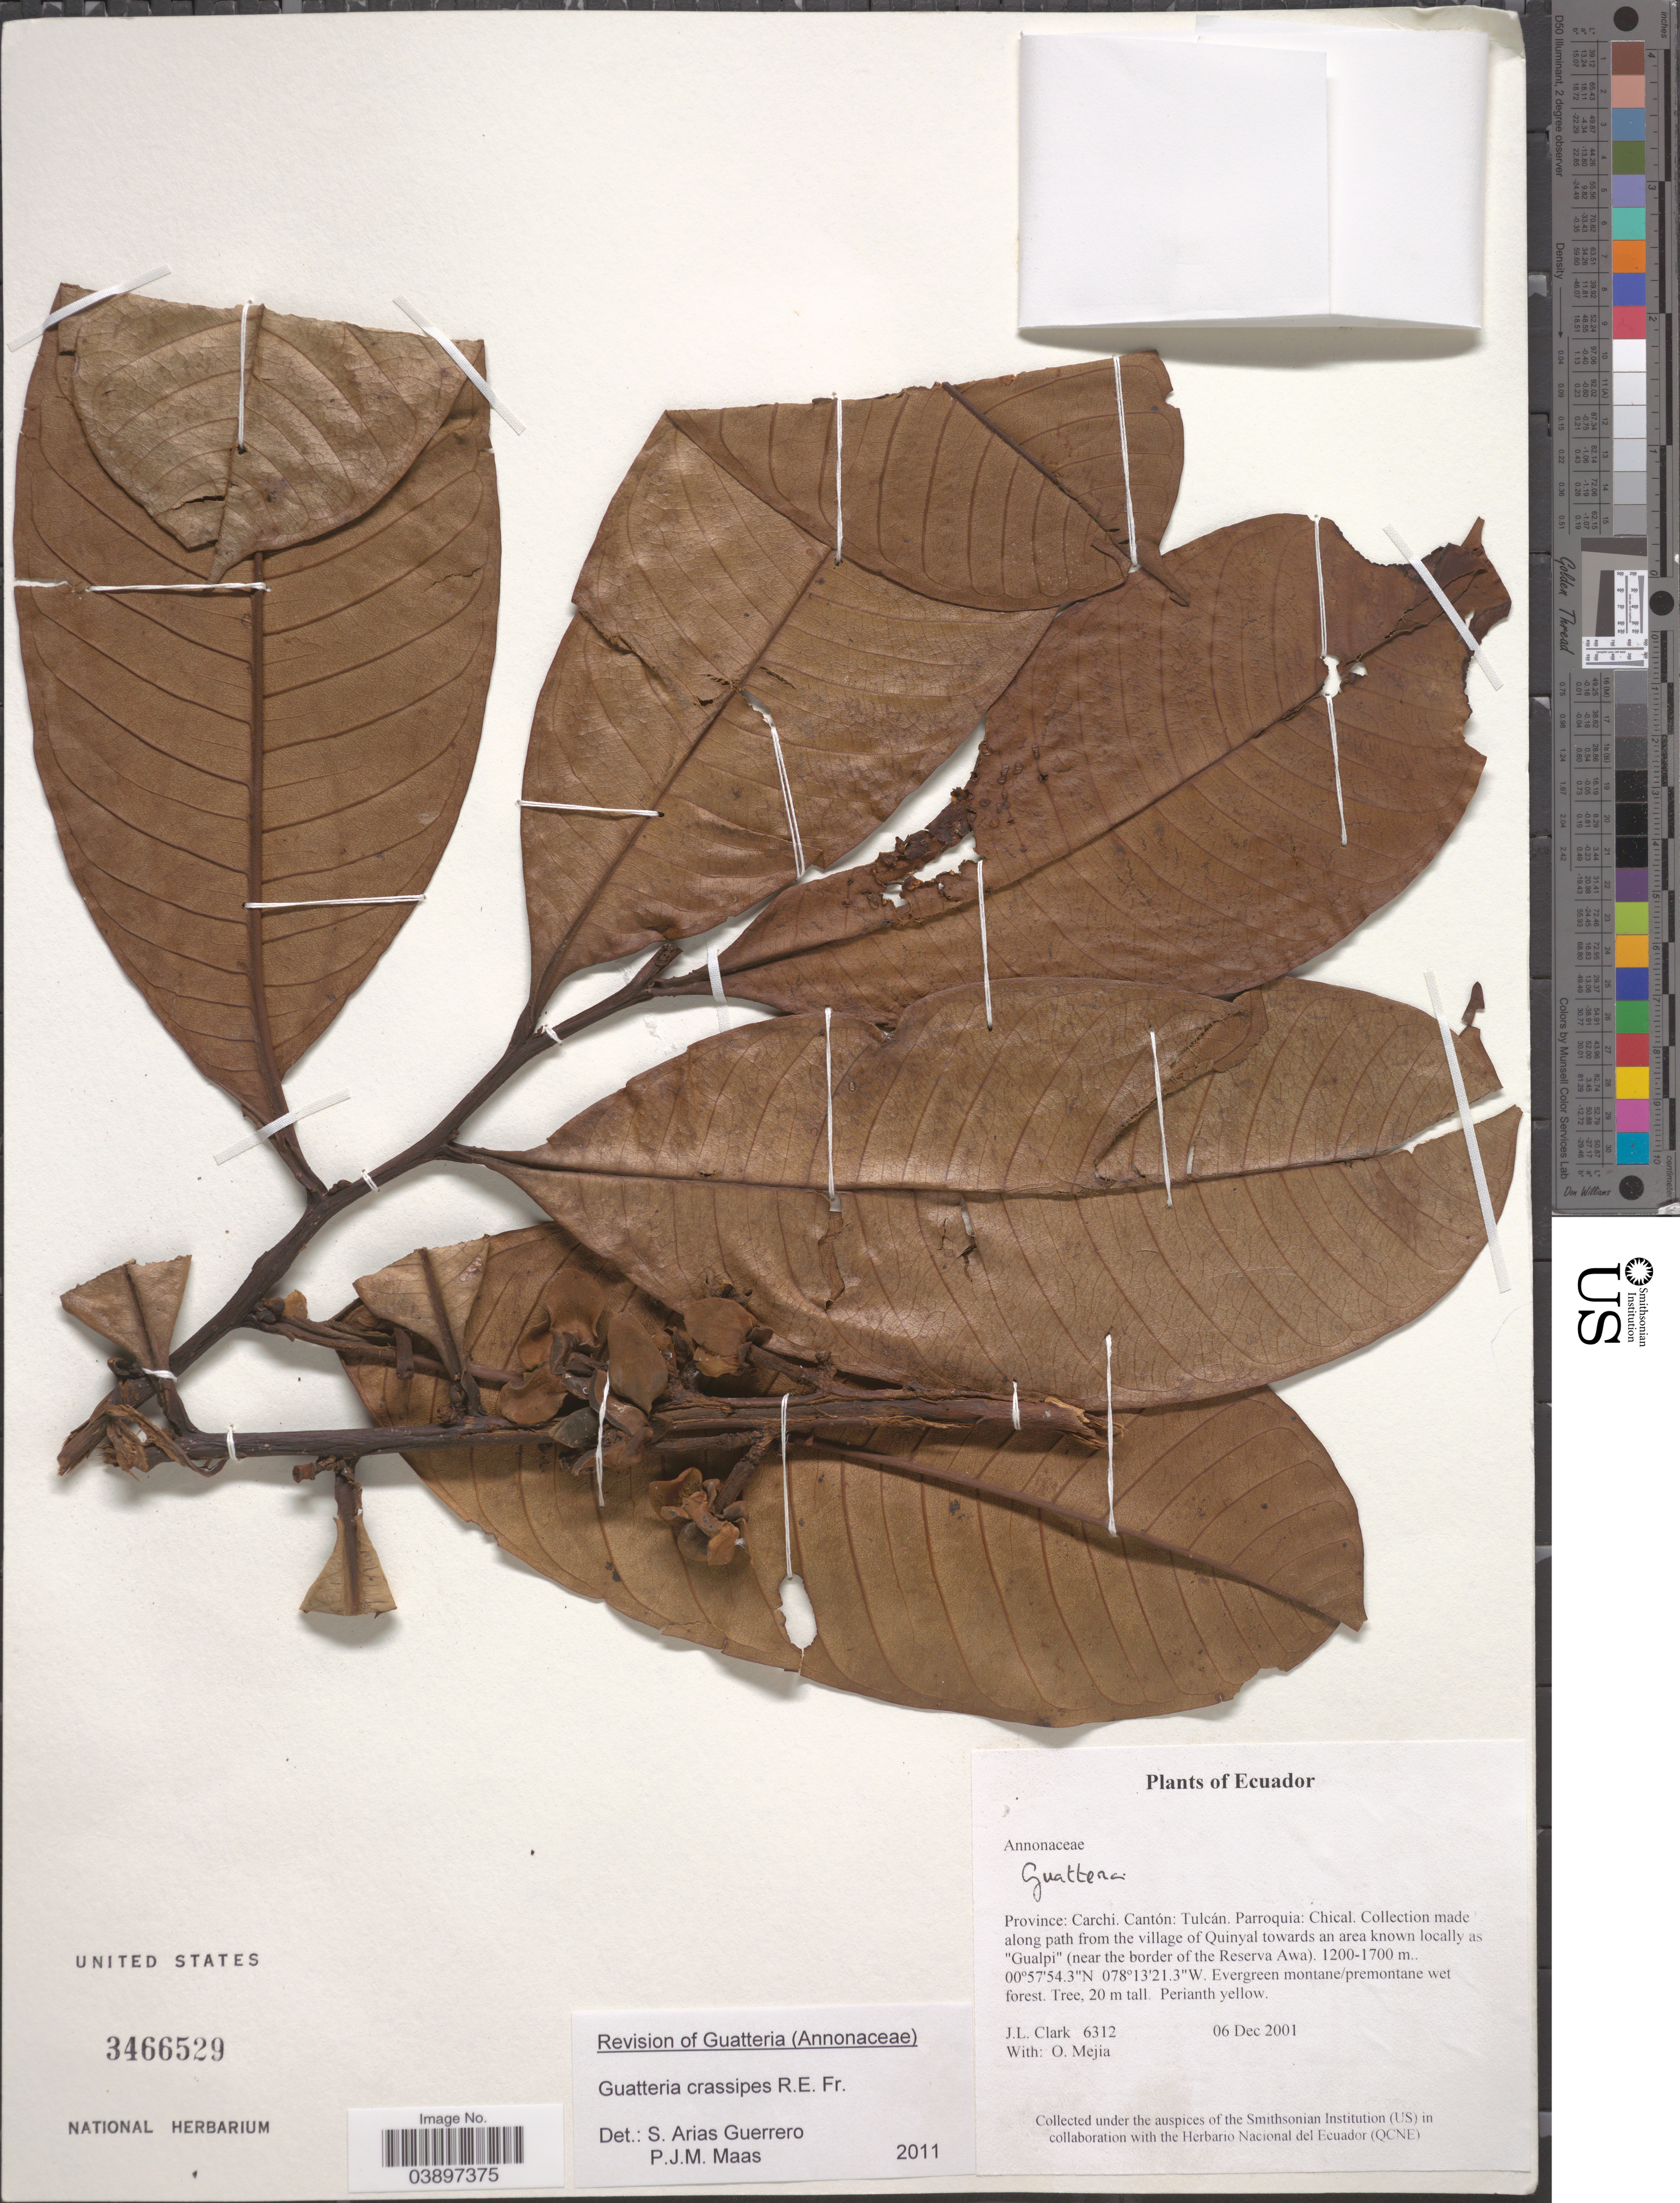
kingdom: Plantae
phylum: Tracheophyta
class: Magnoliopsida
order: Magnoliales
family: Annonaceae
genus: Guatteria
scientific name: Guatteria crassipes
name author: R.E. Fr.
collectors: J. L. Clark & O. Mejia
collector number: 6312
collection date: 2001-12-06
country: Ecuador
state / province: Carchi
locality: Cantón: Tulcán. Parroquia: Chical. Along path from the village of Quinyal towards an area known locally as 'Gualpi' (near the border of the Reserva Awa).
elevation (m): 1200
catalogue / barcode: US 3466529